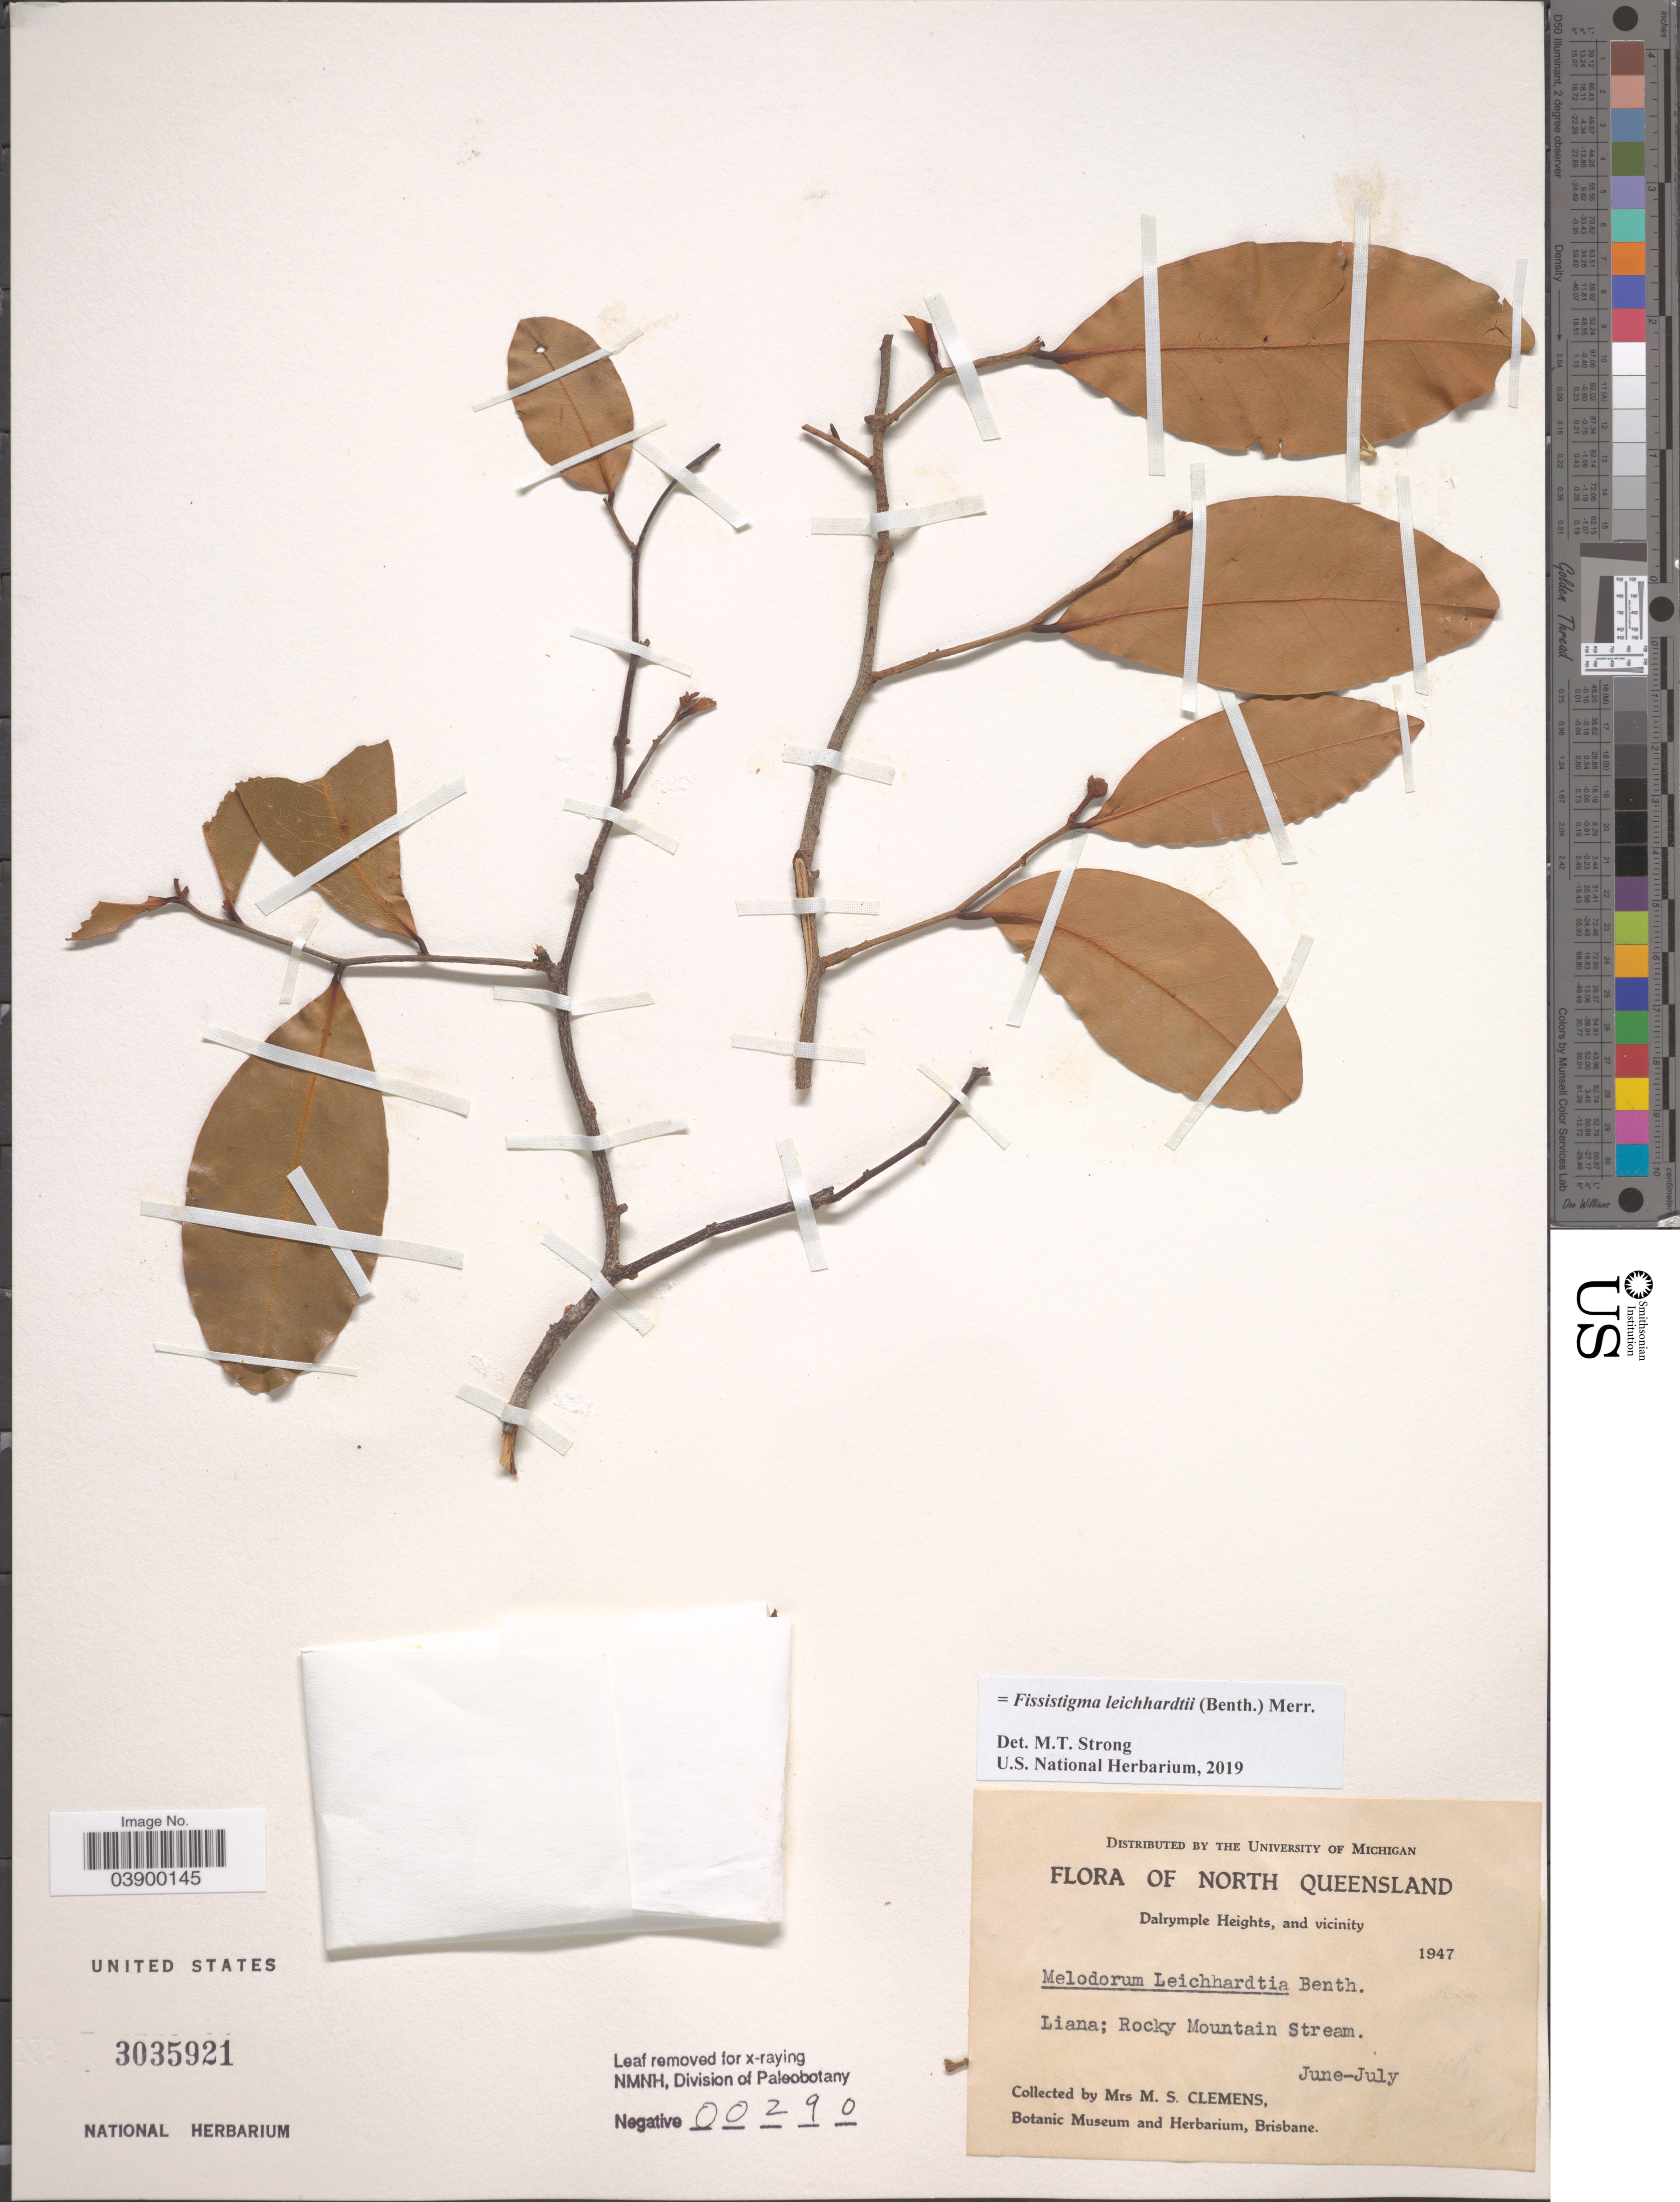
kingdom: Plantae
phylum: Tracheophyta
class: Magnoliopsida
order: Magnoliales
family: Annonaceae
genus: Fissistigma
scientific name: Fissistigma leichhardtii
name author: (Benth.) Merr.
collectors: M. S. Clemens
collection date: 1947-06/1947-07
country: Australia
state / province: Queensland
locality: North Queensland. Dalrymple Heights, and vicinity. Liana; Rocky Mountain Stream.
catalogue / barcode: US 3035921